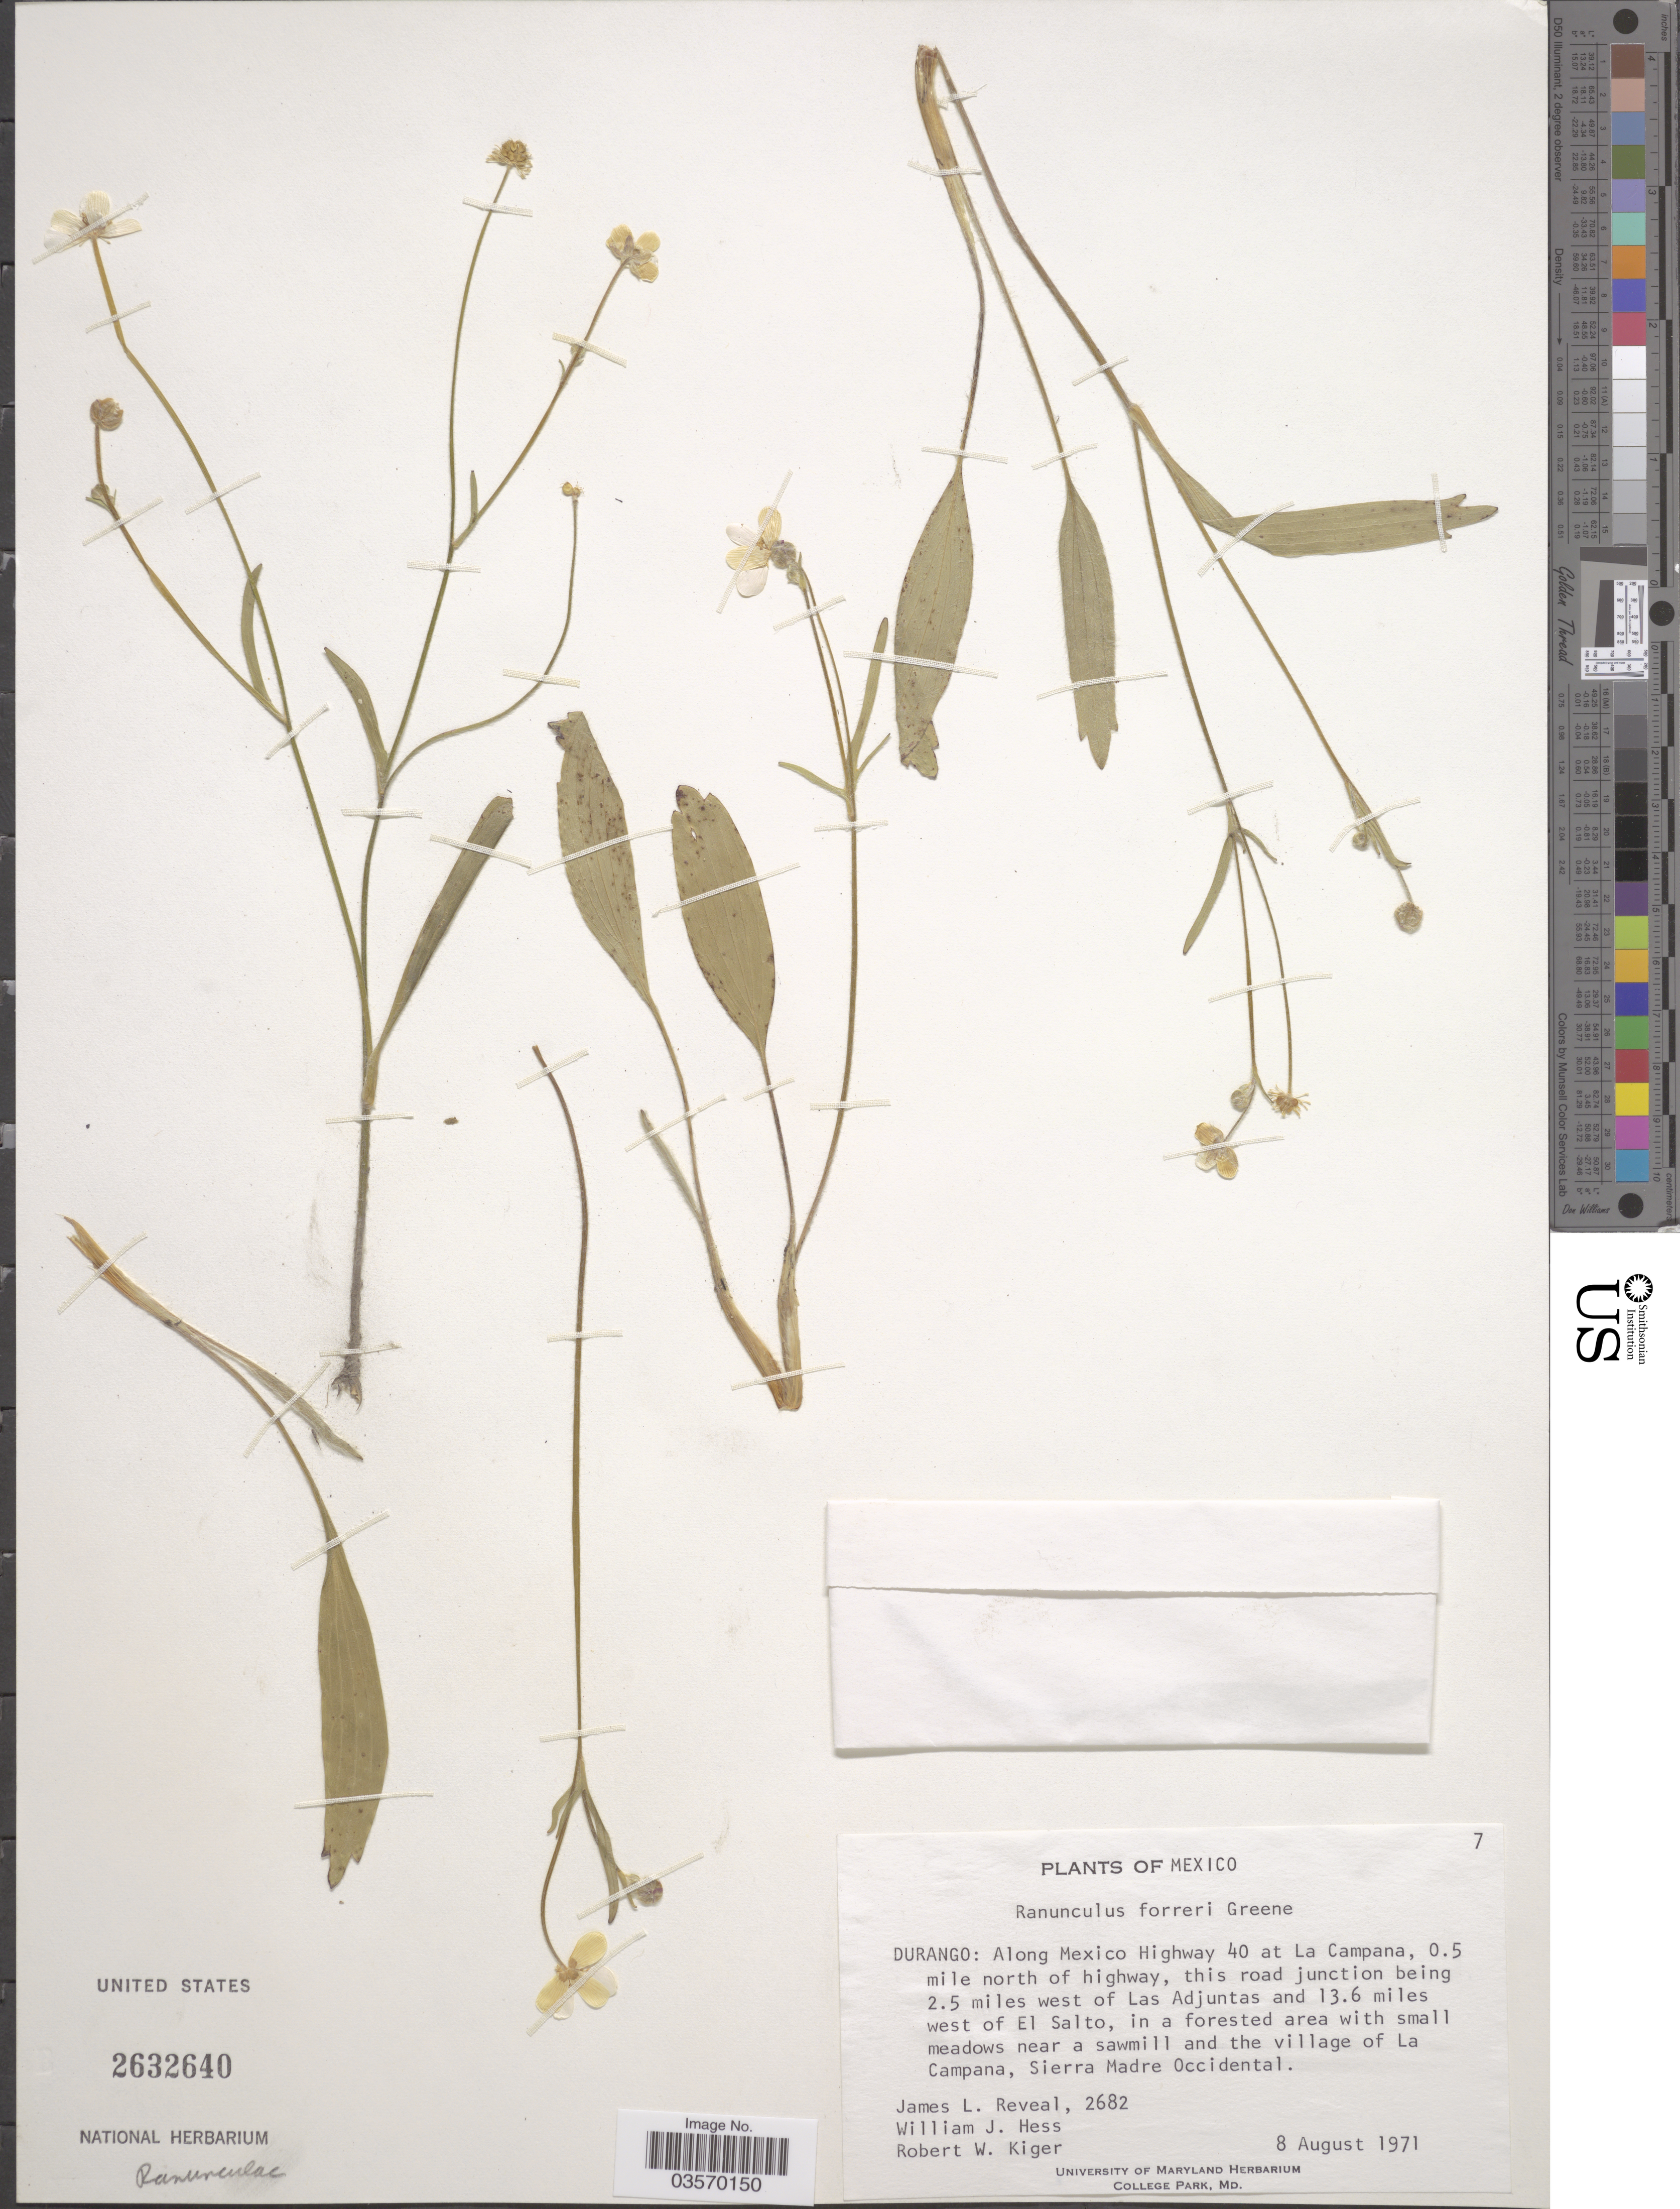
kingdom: Plantae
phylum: Tracheophyta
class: Magnoliopsida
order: Ranunculales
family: Ranunculaceae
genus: Ranunculus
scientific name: Ranunculus forreri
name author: Greene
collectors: J. L. Reveal, W. Hess & R. Kiger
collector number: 2682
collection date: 1971-08-08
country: Mexico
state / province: Durango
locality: Along Mexico Highway 40 at La Campana, 0.5 mile north of highway, this road junction being 2.5 miles west of Las Adjuntas and 13.6 miles west of El Salto, in a forested area with small meadows near a sawmill and the village of La Campana, Sierra Madre Occidental.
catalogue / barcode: US 2632640